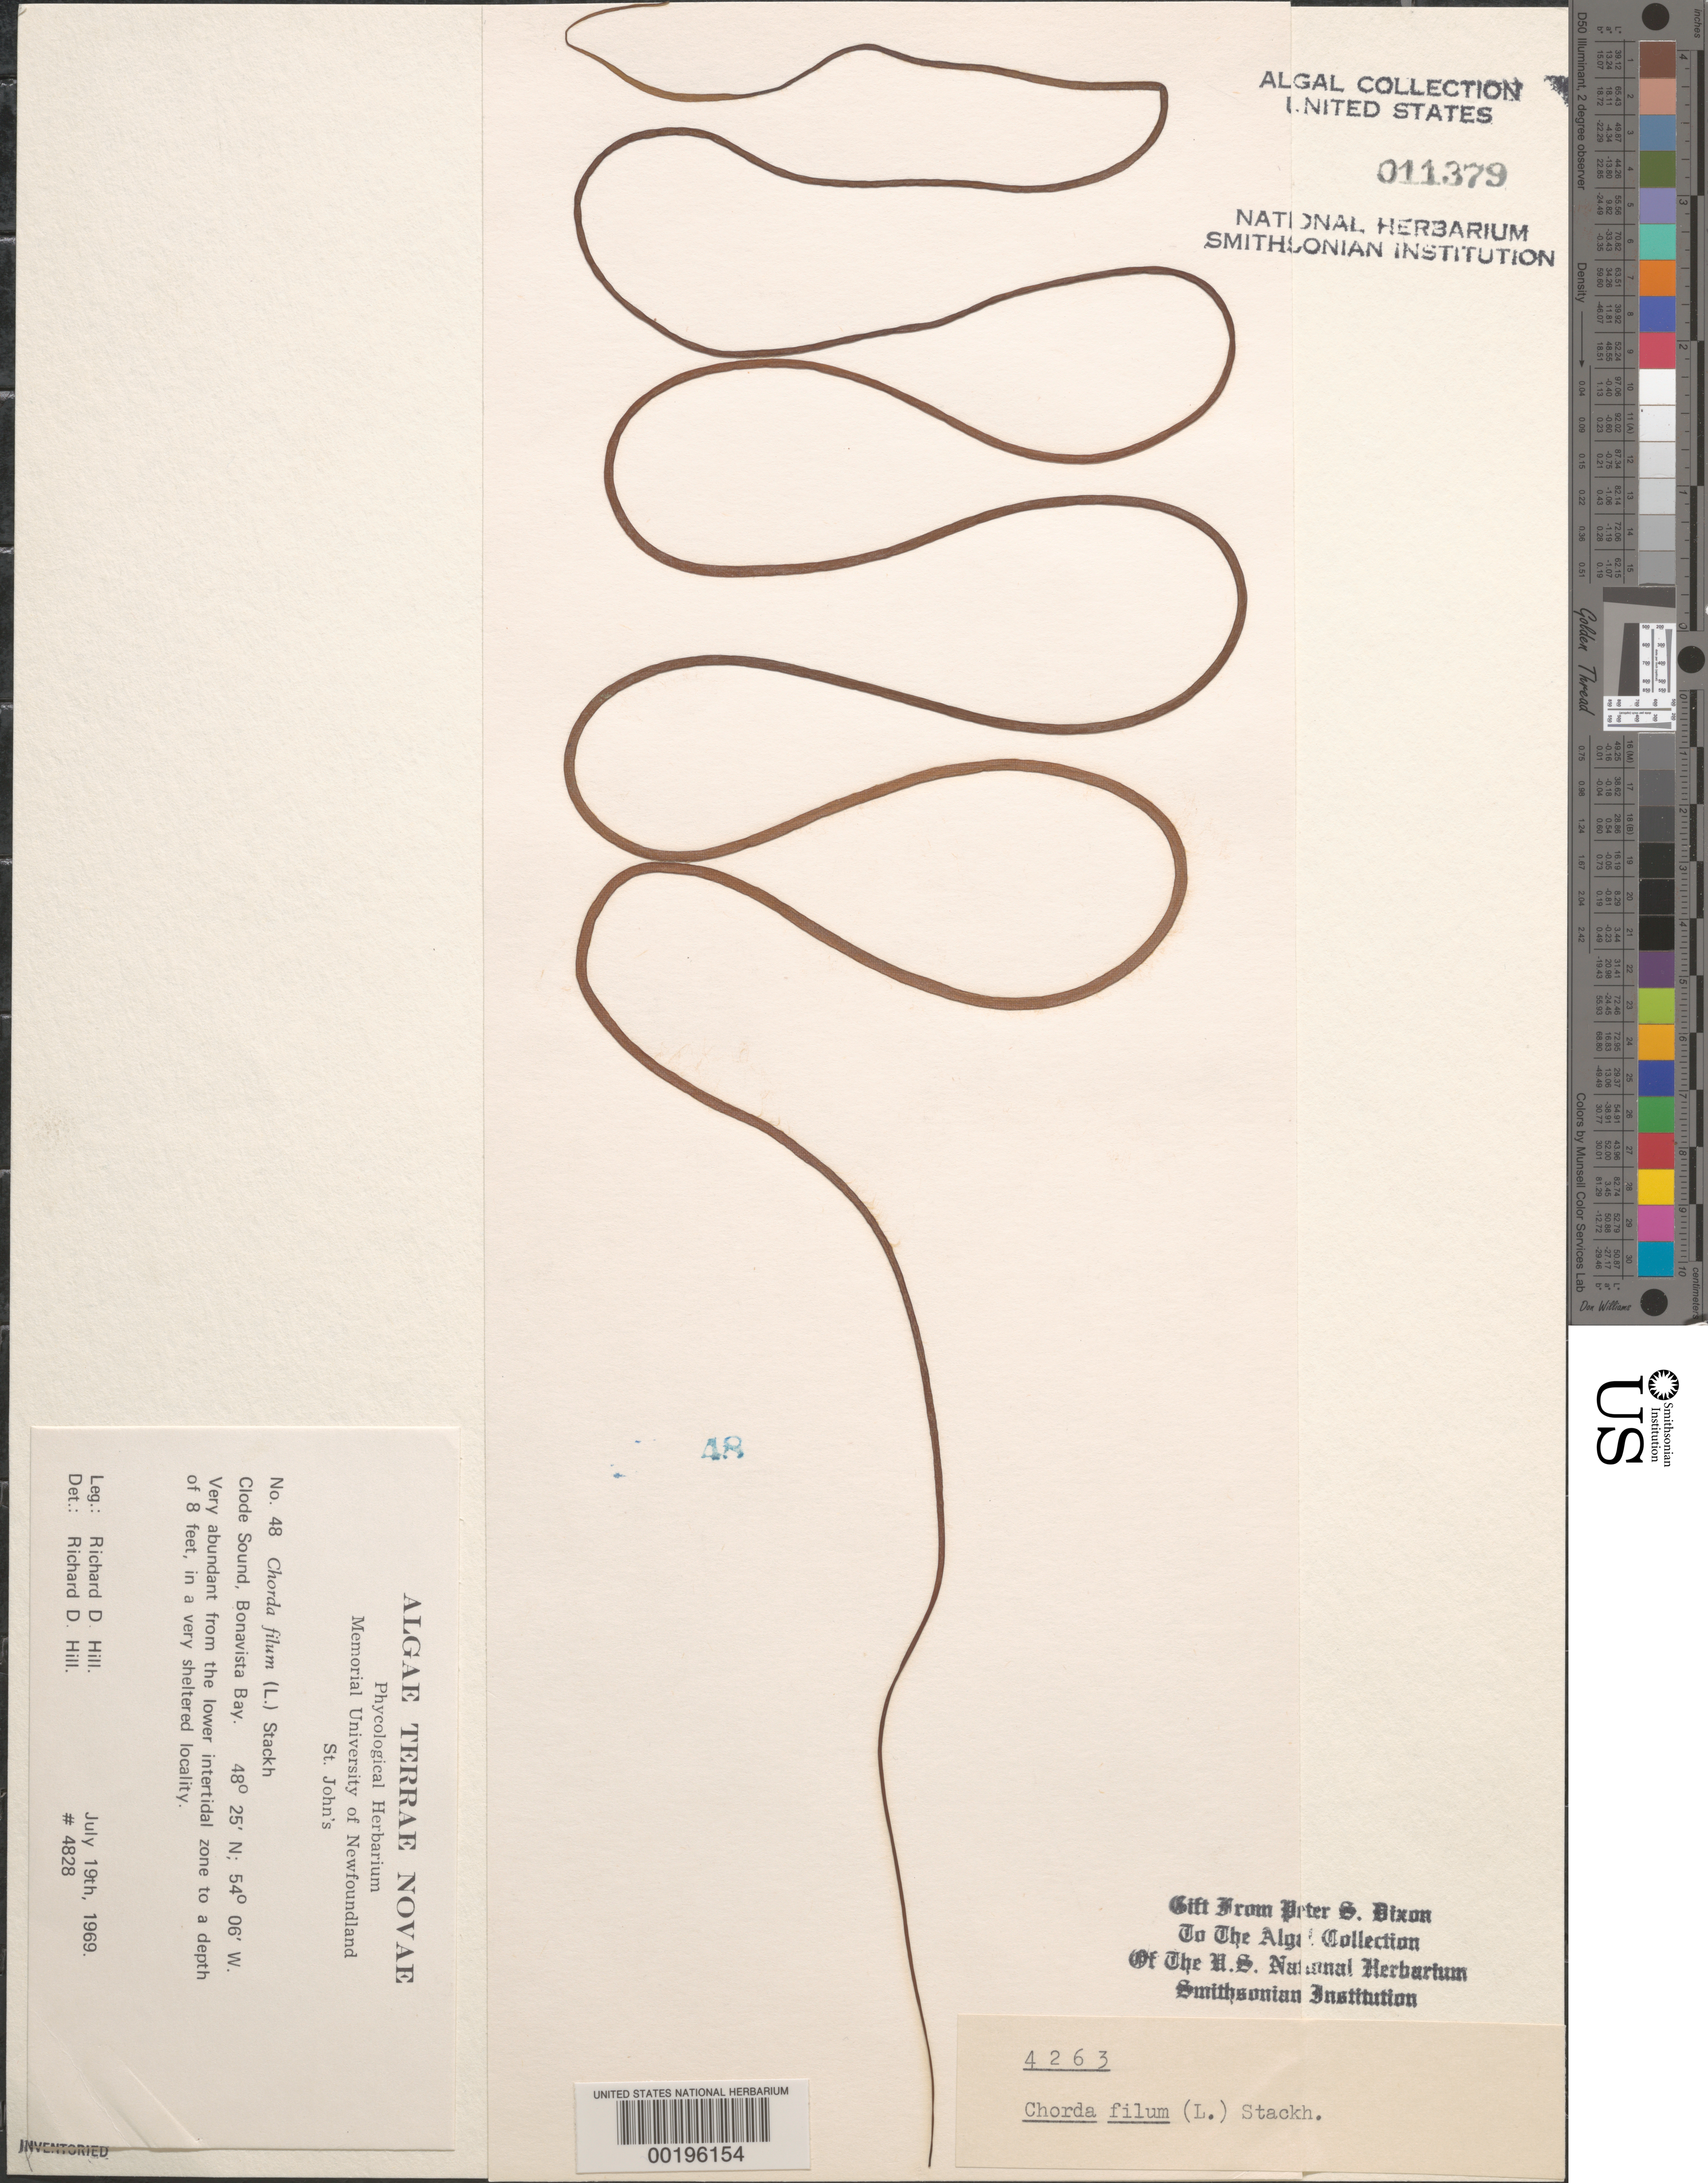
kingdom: Chromista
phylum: Ochrophyta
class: Phaeophyceae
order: Laminariales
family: Chordaceae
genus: Chorda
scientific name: Chorda filum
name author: (L.) Stackh.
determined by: Hill, R. D.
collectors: R. D. Hill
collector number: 4828 & PSD 4263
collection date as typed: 19 Jul 1969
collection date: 1969-07-19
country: Canada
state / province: Newfoundland and Labrador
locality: Clode Sound, Bonavista Bay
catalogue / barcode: US 11379